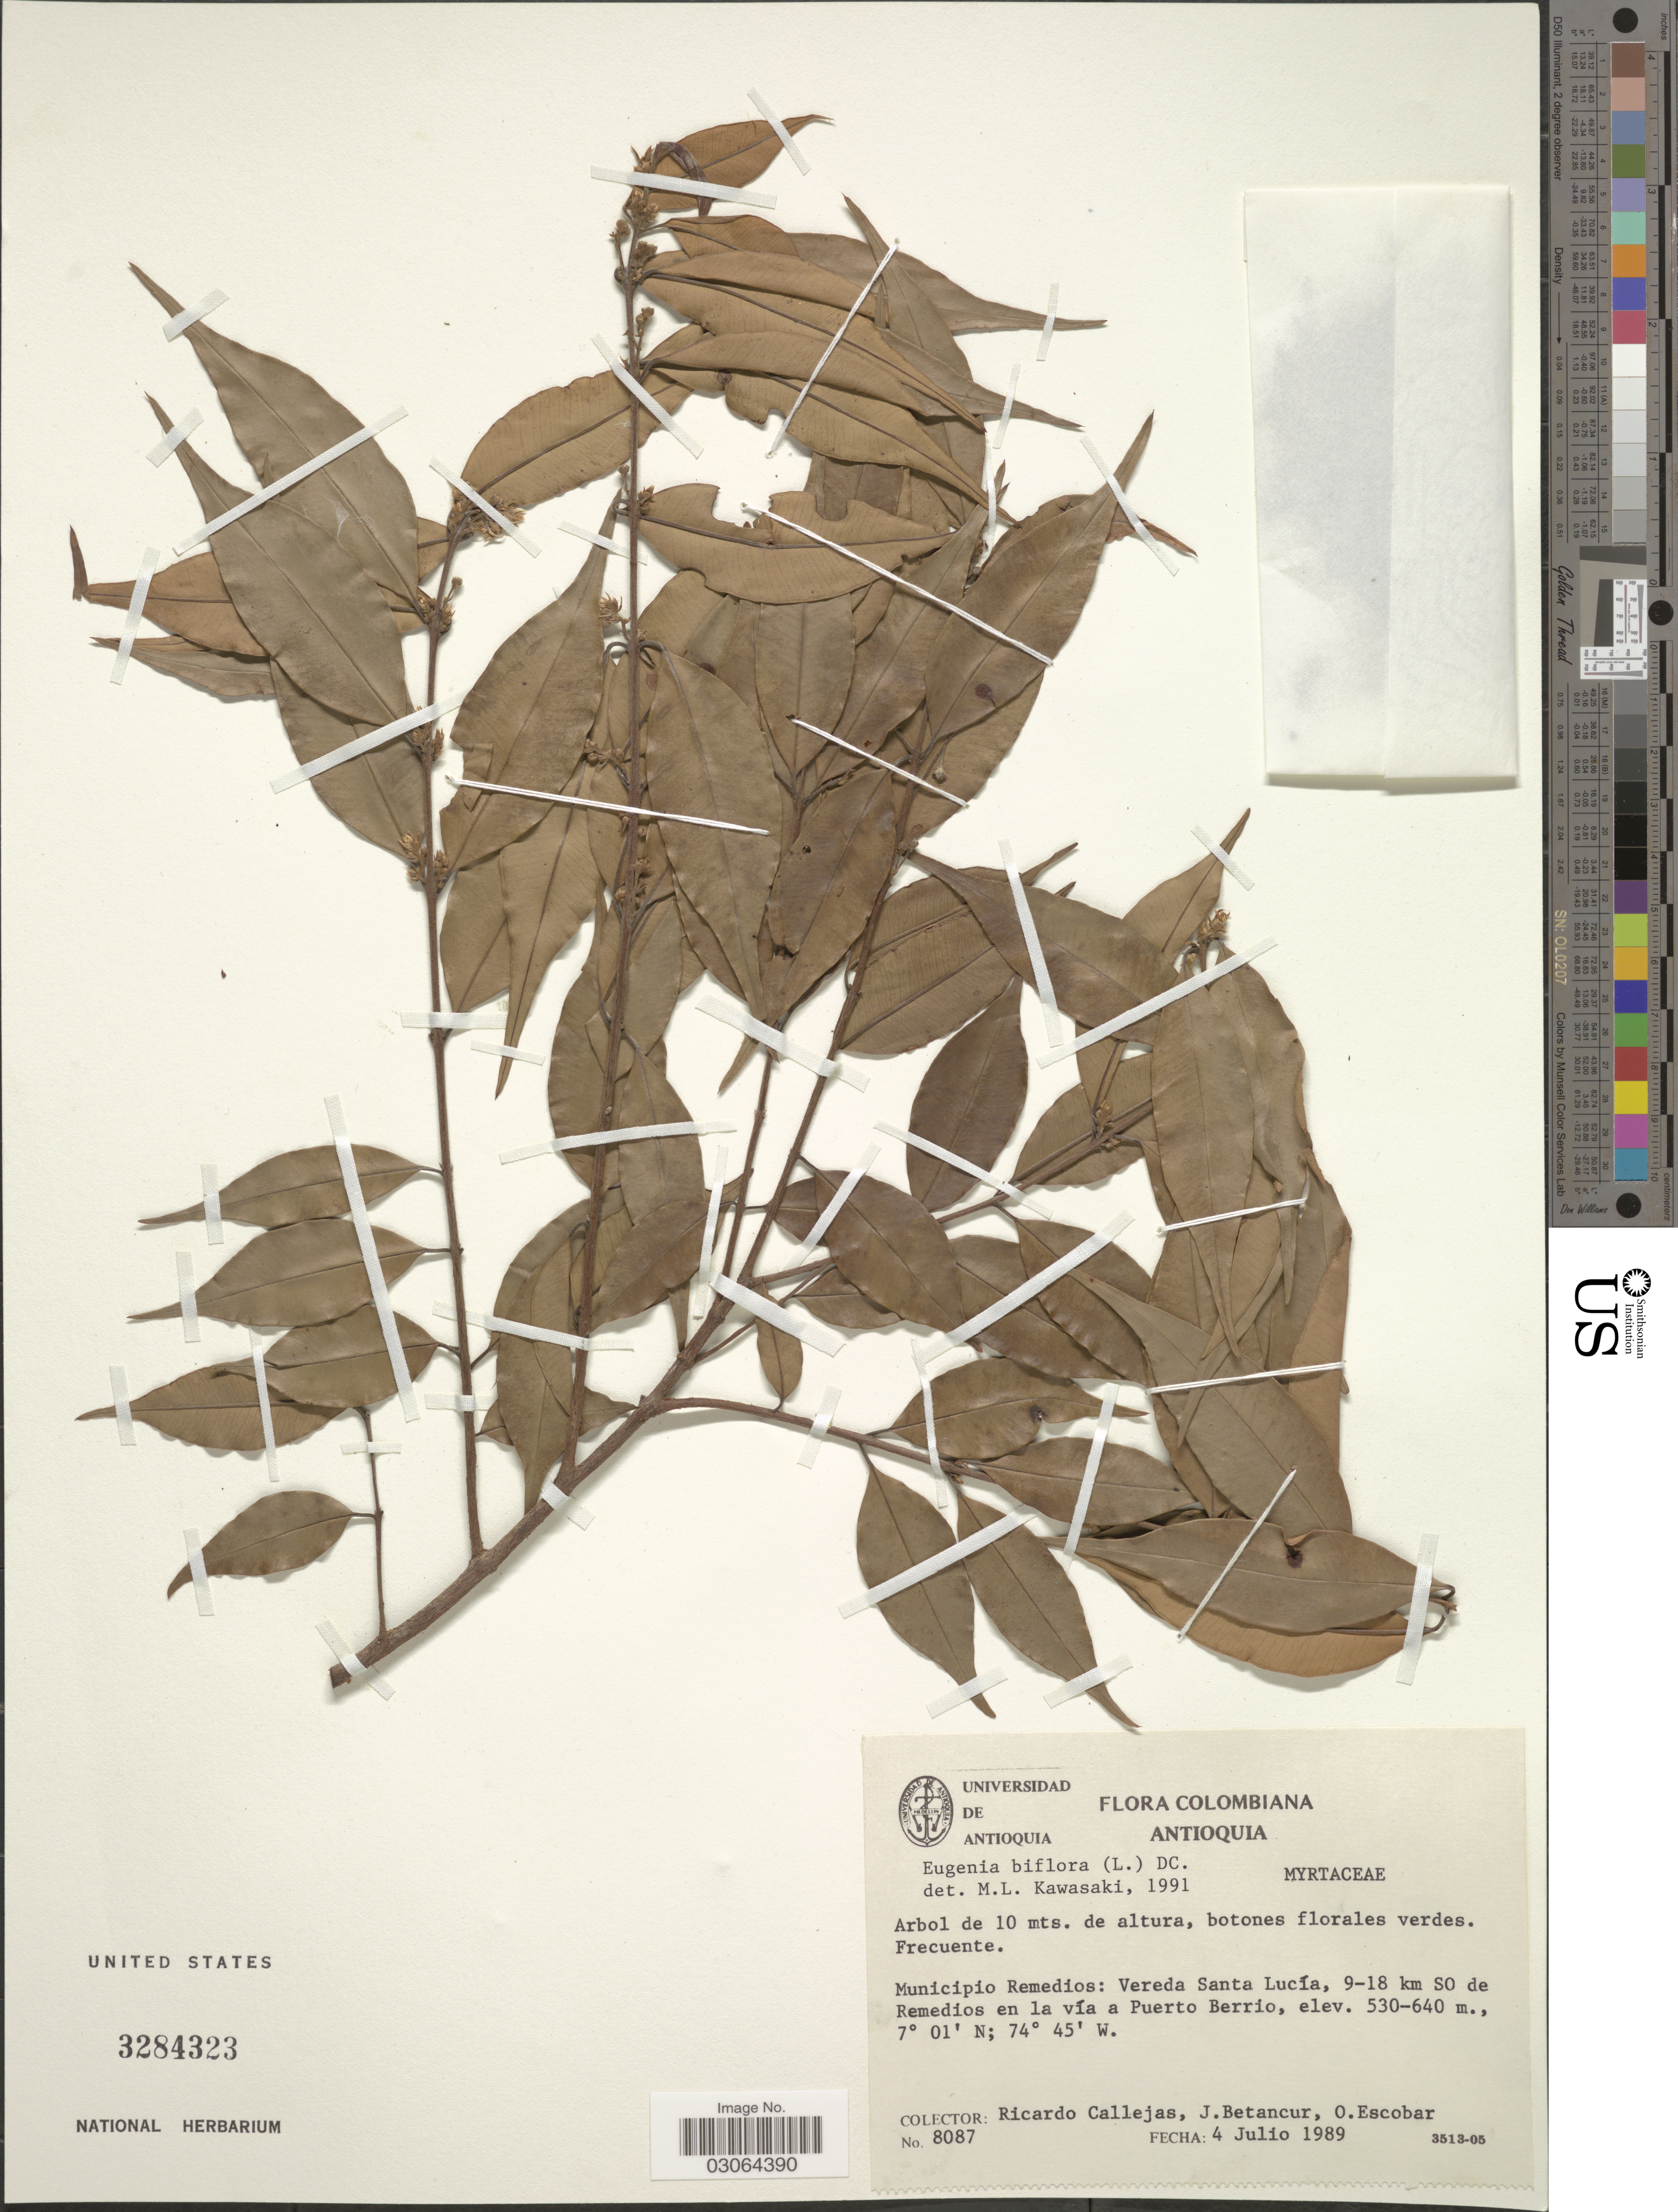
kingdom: Plantae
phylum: Tracheophyta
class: Magnoliopsida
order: Myrtales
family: Myrtaceae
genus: Eugenia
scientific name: Eugenia biflora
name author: (L.) DC.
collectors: R. Callejas, J. Betancur & O. Escobar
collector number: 8087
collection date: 1989-07-04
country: Colombia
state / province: Antioquia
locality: Municipio Remedios: Vereda Santa Lucía, 9-18 km SO de Remedios en la vía a Puerto Berrio.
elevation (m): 530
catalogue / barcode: US 3284323